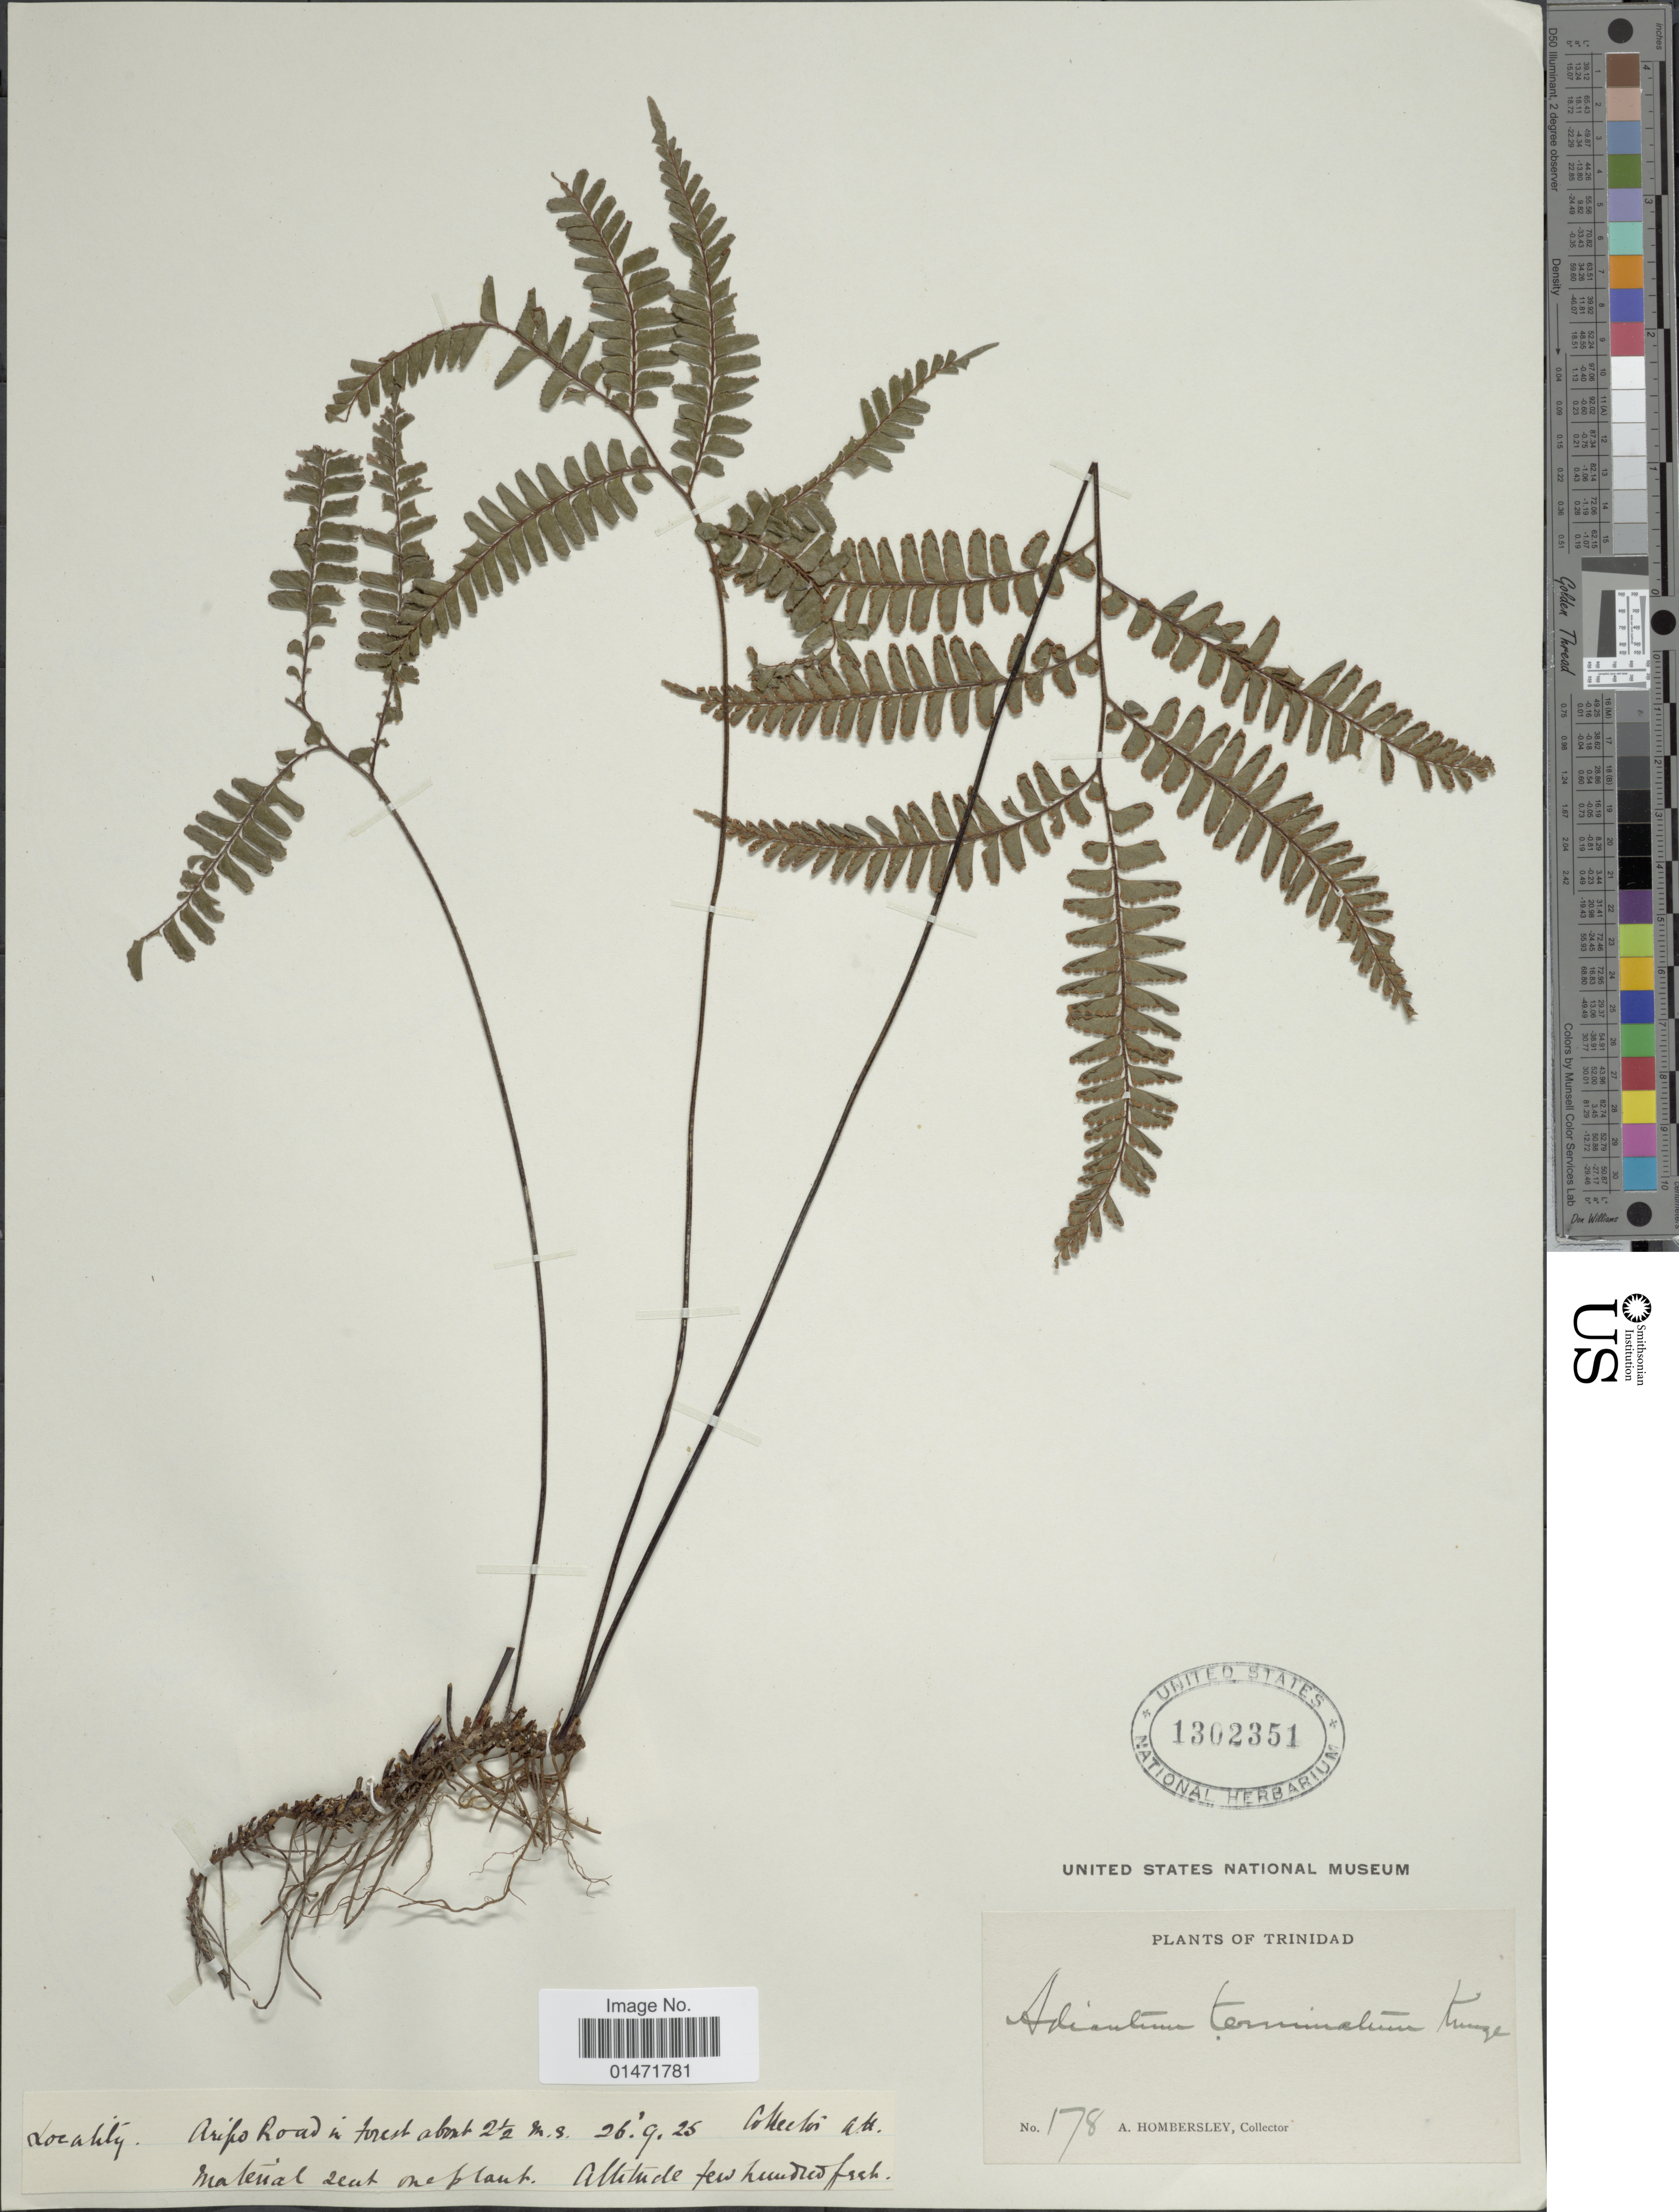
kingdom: Plantae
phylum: Tracheophyta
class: Polypodiopsida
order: Polypodiales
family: Pteridaceae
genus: Adiantum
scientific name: Adiantum terminatum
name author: Kunze ex Miq.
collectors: A. Hombersley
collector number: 178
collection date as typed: Transcribed d/m/y: 26/9/25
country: Trinidad and Tobago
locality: Trinidad. Aripo Road in forest about 2½ m.s.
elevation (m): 30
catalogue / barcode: US 1302351